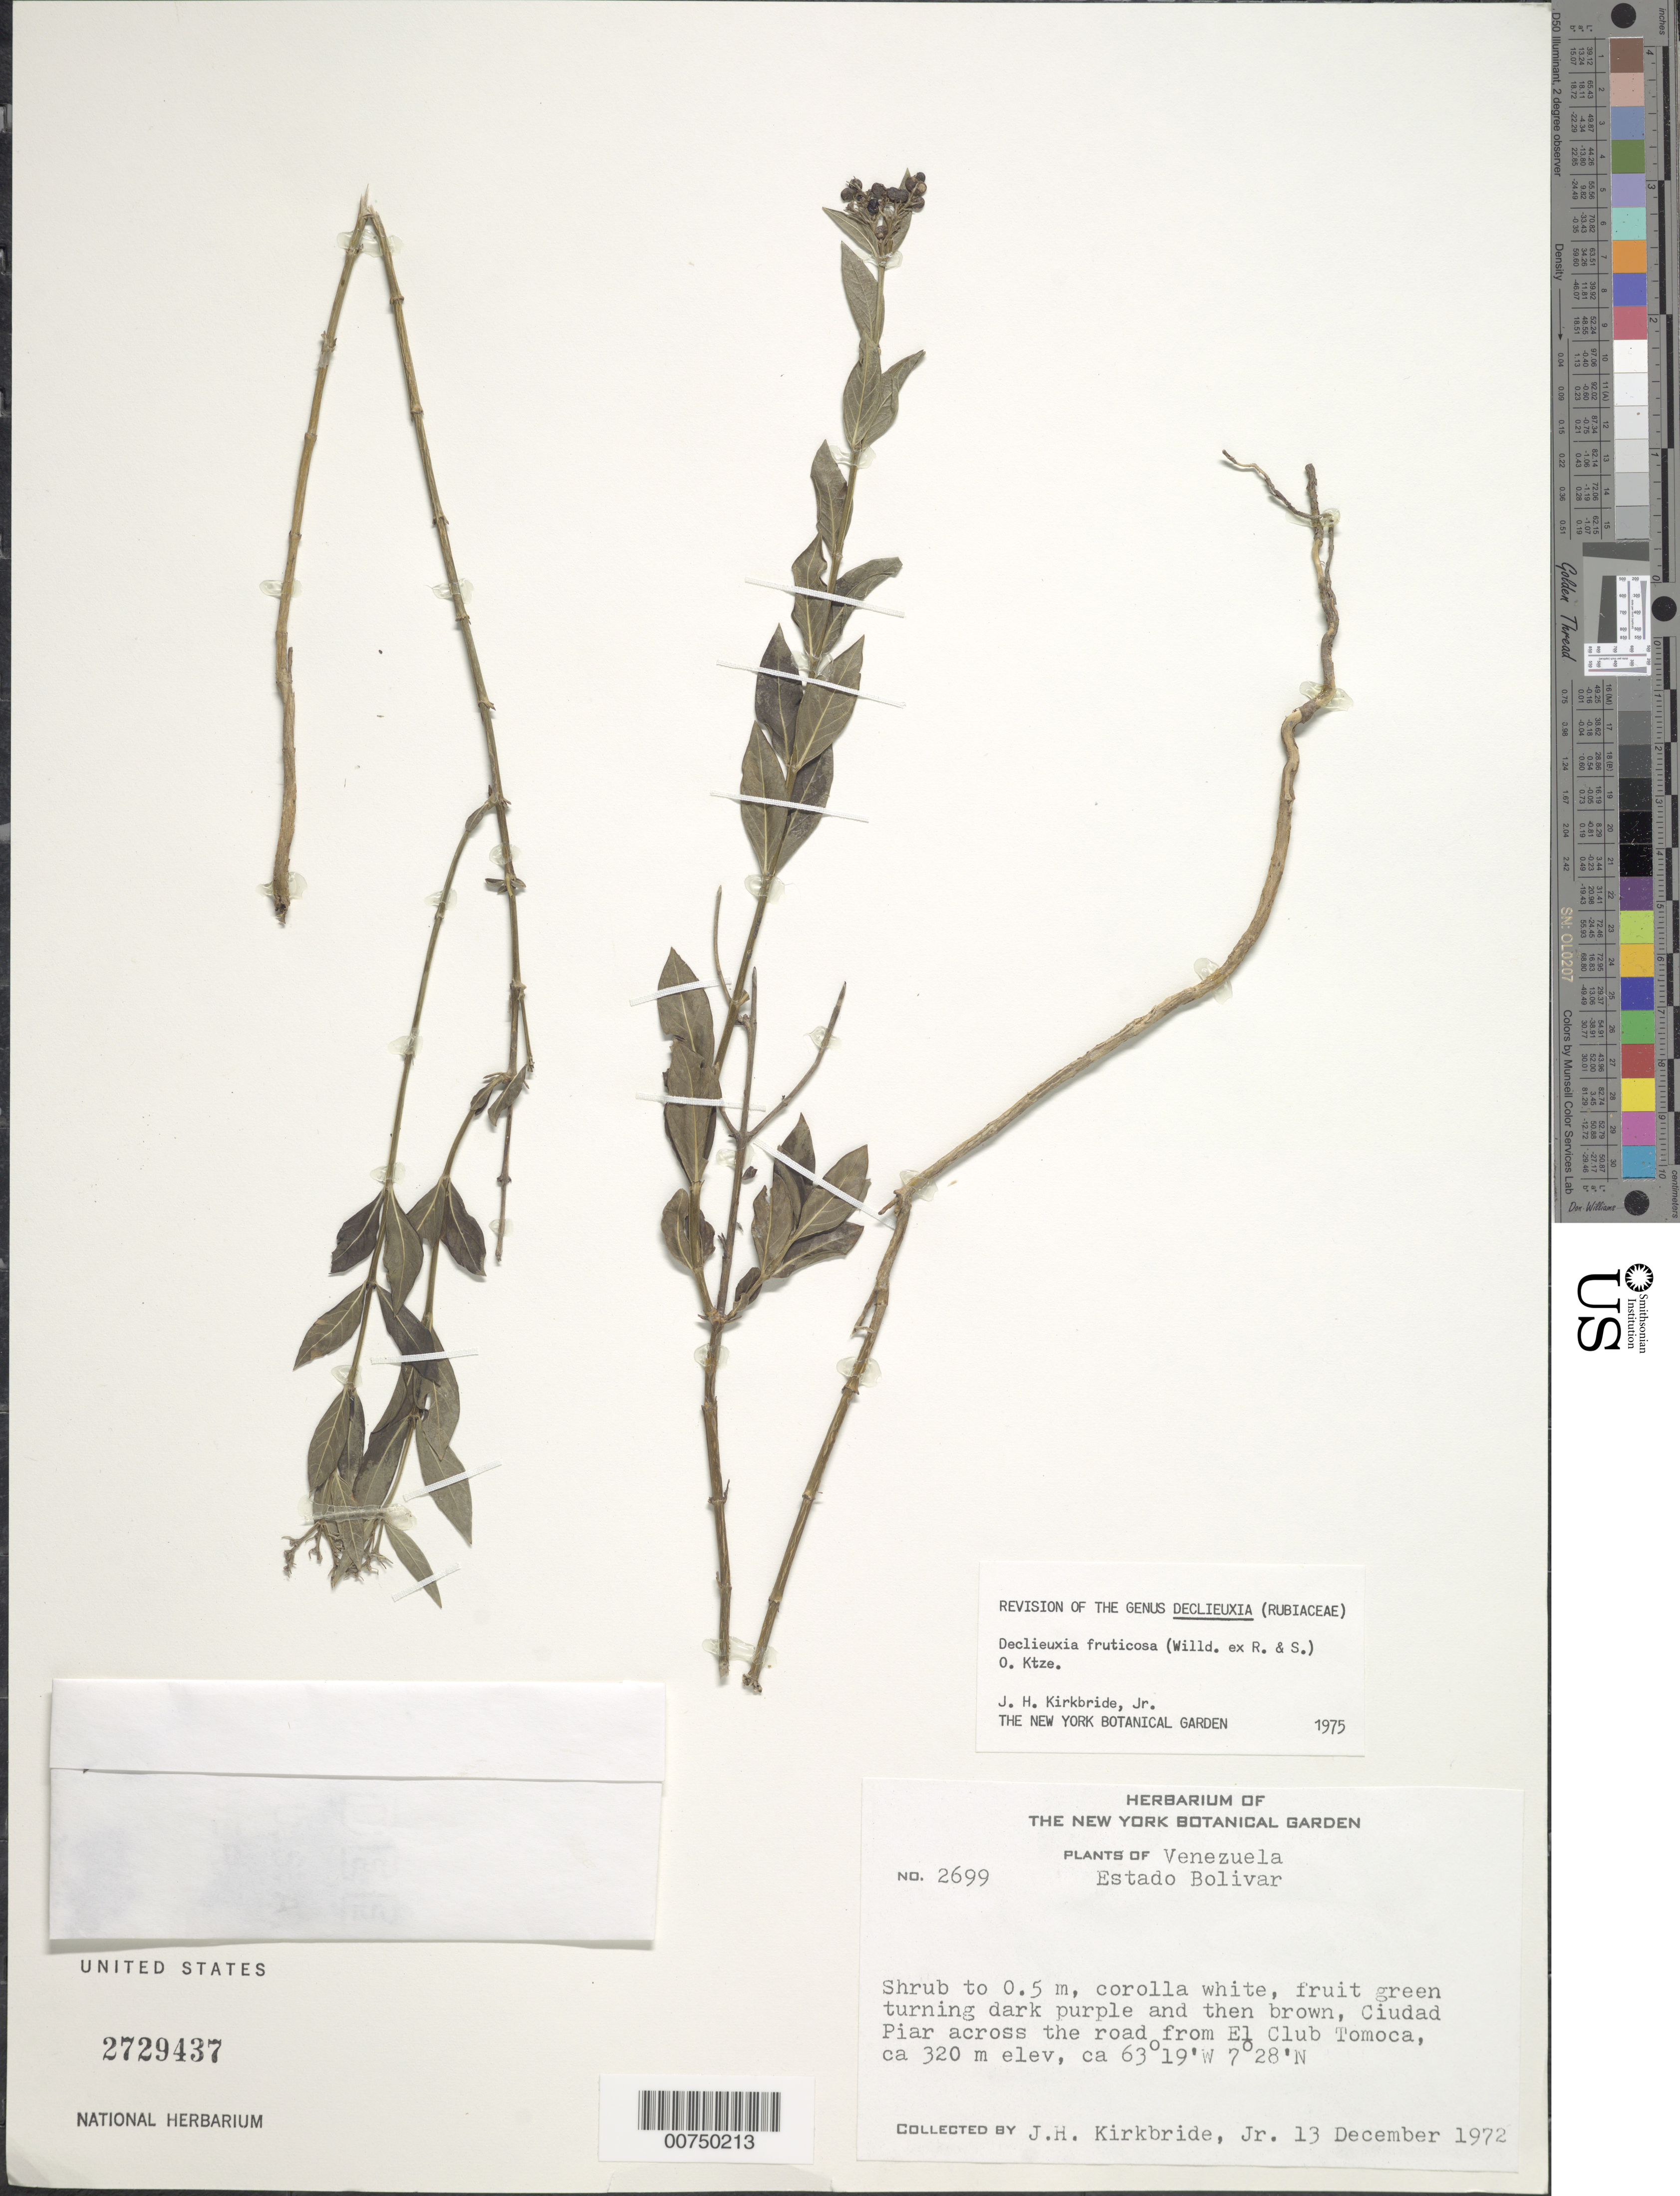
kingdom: Plantae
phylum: Tracheophyta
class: Magnoliopsida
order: Gentianales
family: Rubiaceae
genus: Declieuxia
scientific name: Declieuxia fruticosa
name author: (Willd. ex Roem. & Schult.) Kuntze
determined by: Kirkbride, J. H.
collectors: J. H. Kirkbride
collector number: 2699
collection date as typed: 13-Dec-72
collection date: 1972-12-13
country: Venezuela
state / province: Bolívar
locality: Ciudad Piar across the road from El Club Tomoca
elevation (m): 320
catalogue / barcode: US 2729437